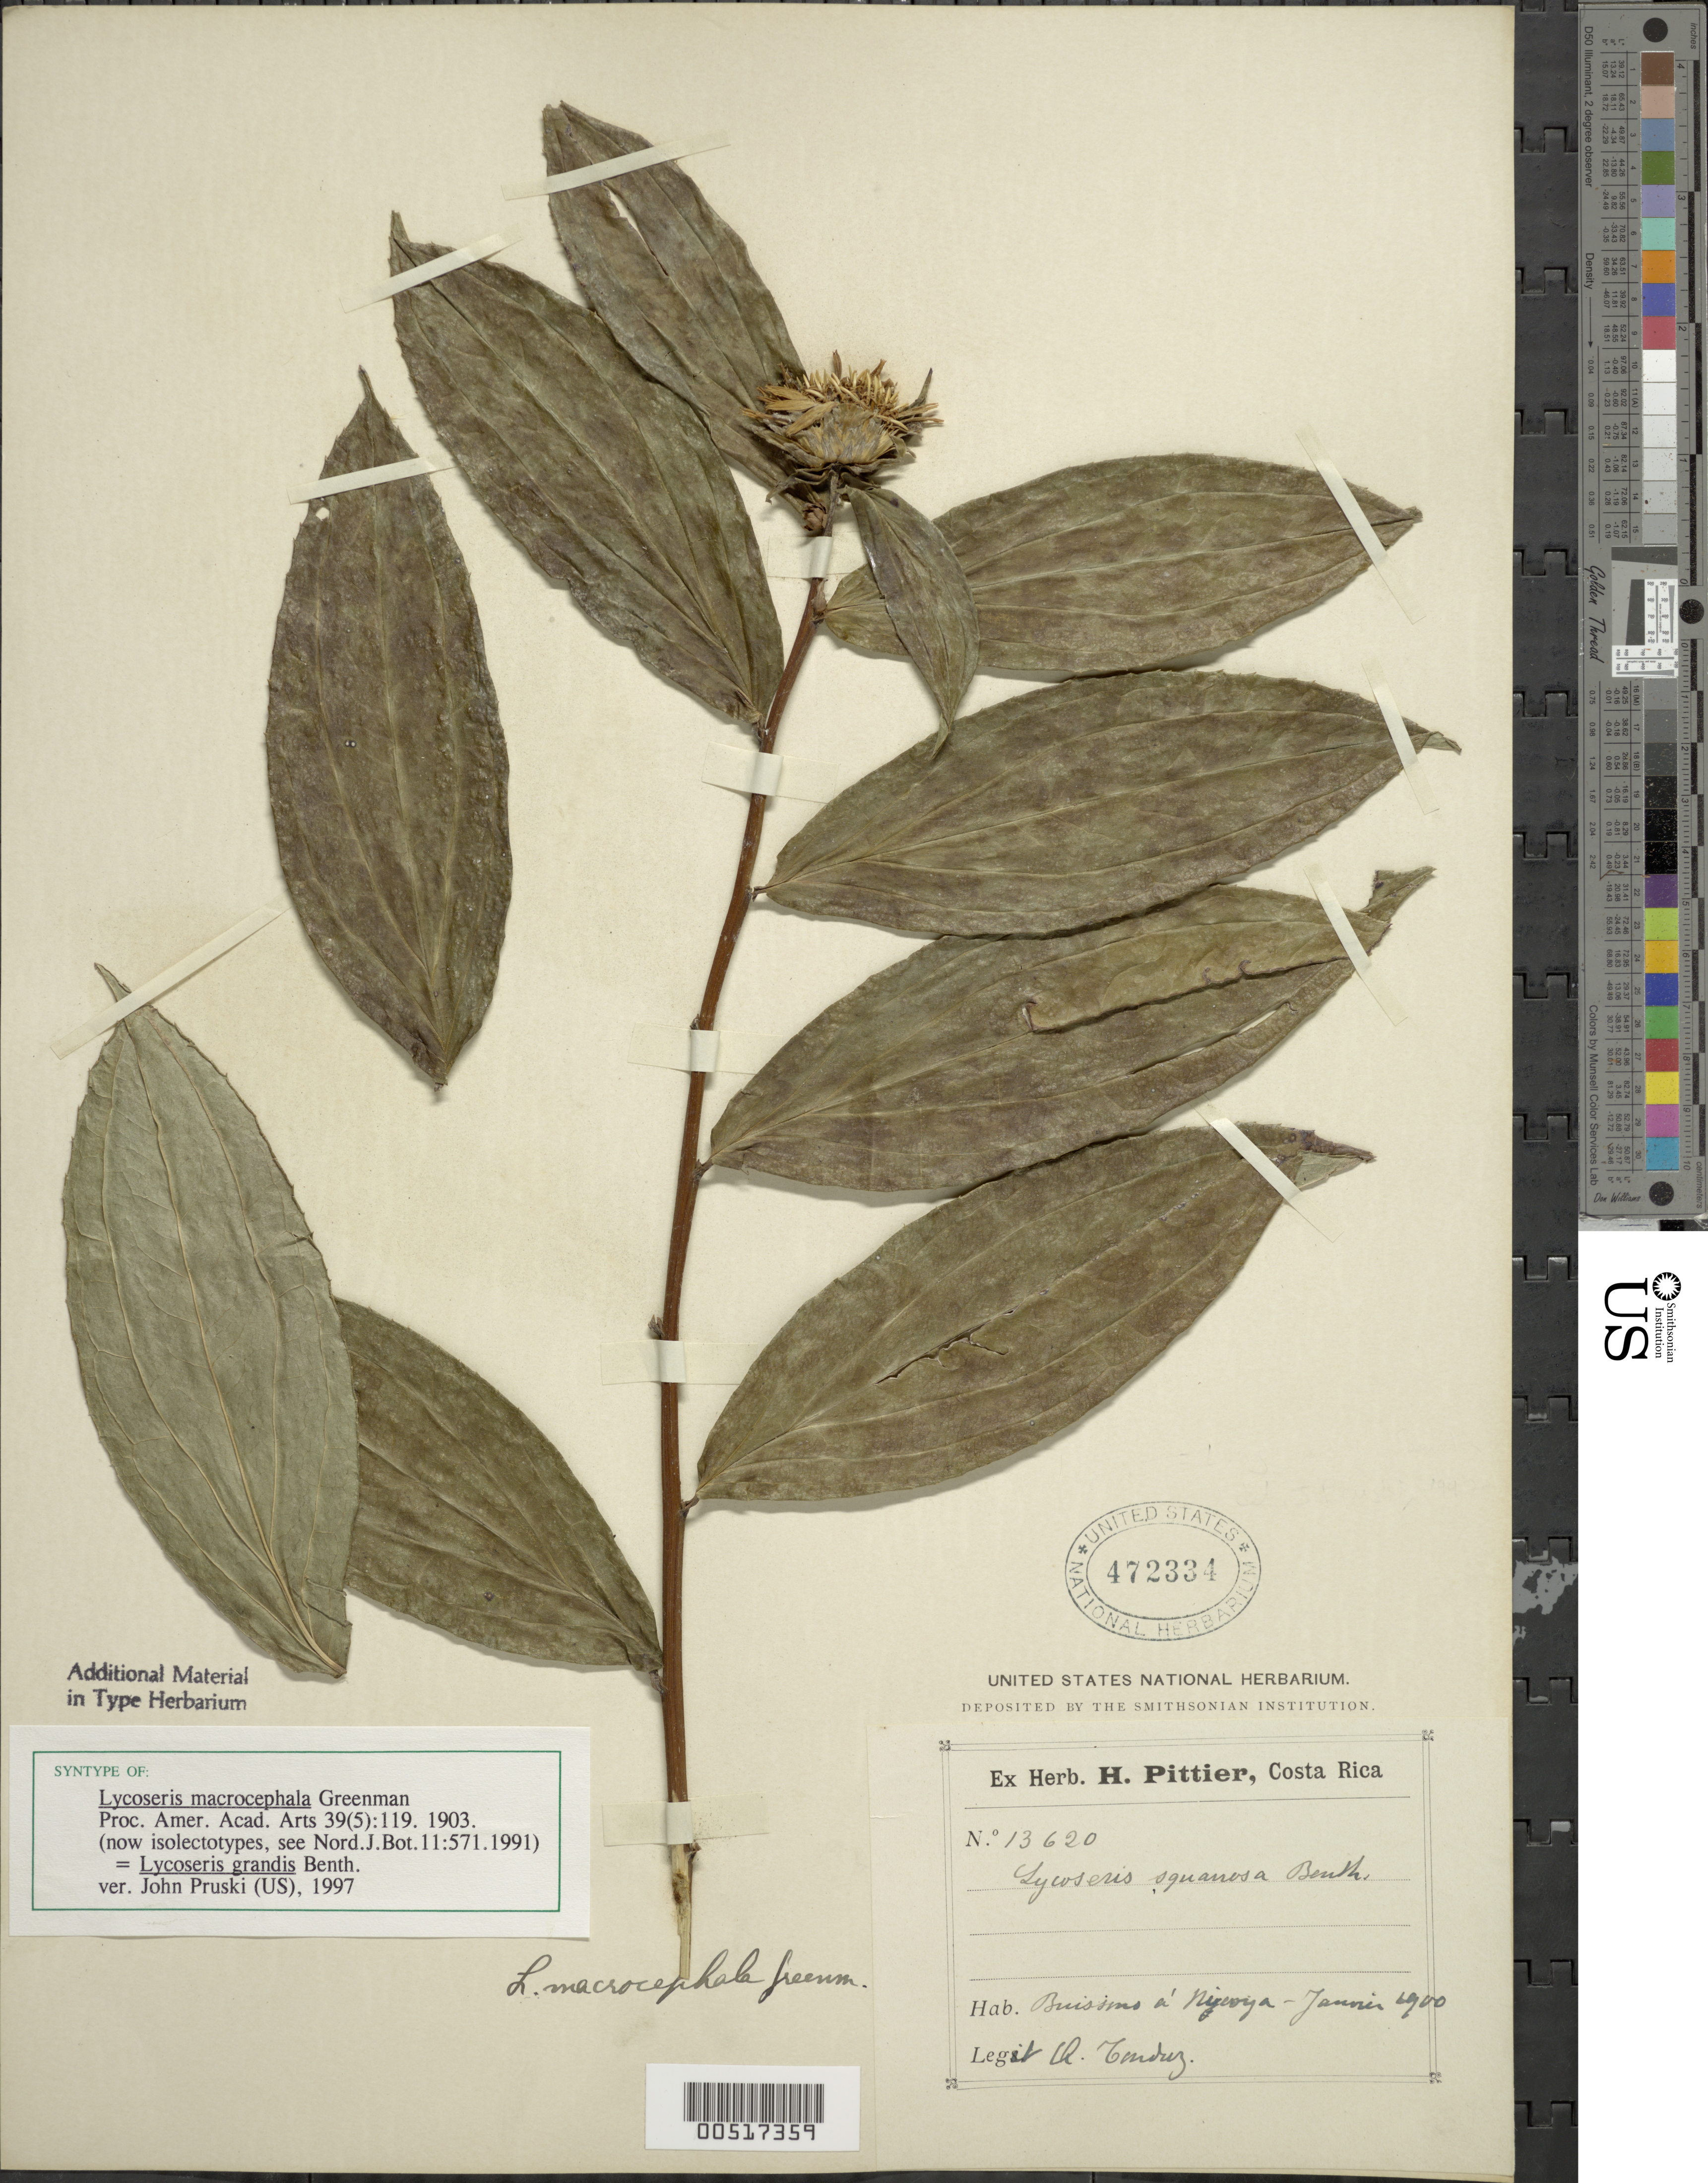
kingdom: Plantae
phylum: Tracheophyta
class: Magnoliopsida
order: Asterales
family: Asteraceae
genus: Lycoseris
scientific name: Lycoseris grandis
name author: Benth. in Oerst.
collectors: A. Tonduz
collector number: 13620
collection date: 1900-01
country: Costa Rica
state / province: Guanacaste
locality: Buissons à Nicoya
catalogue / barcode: US 472334